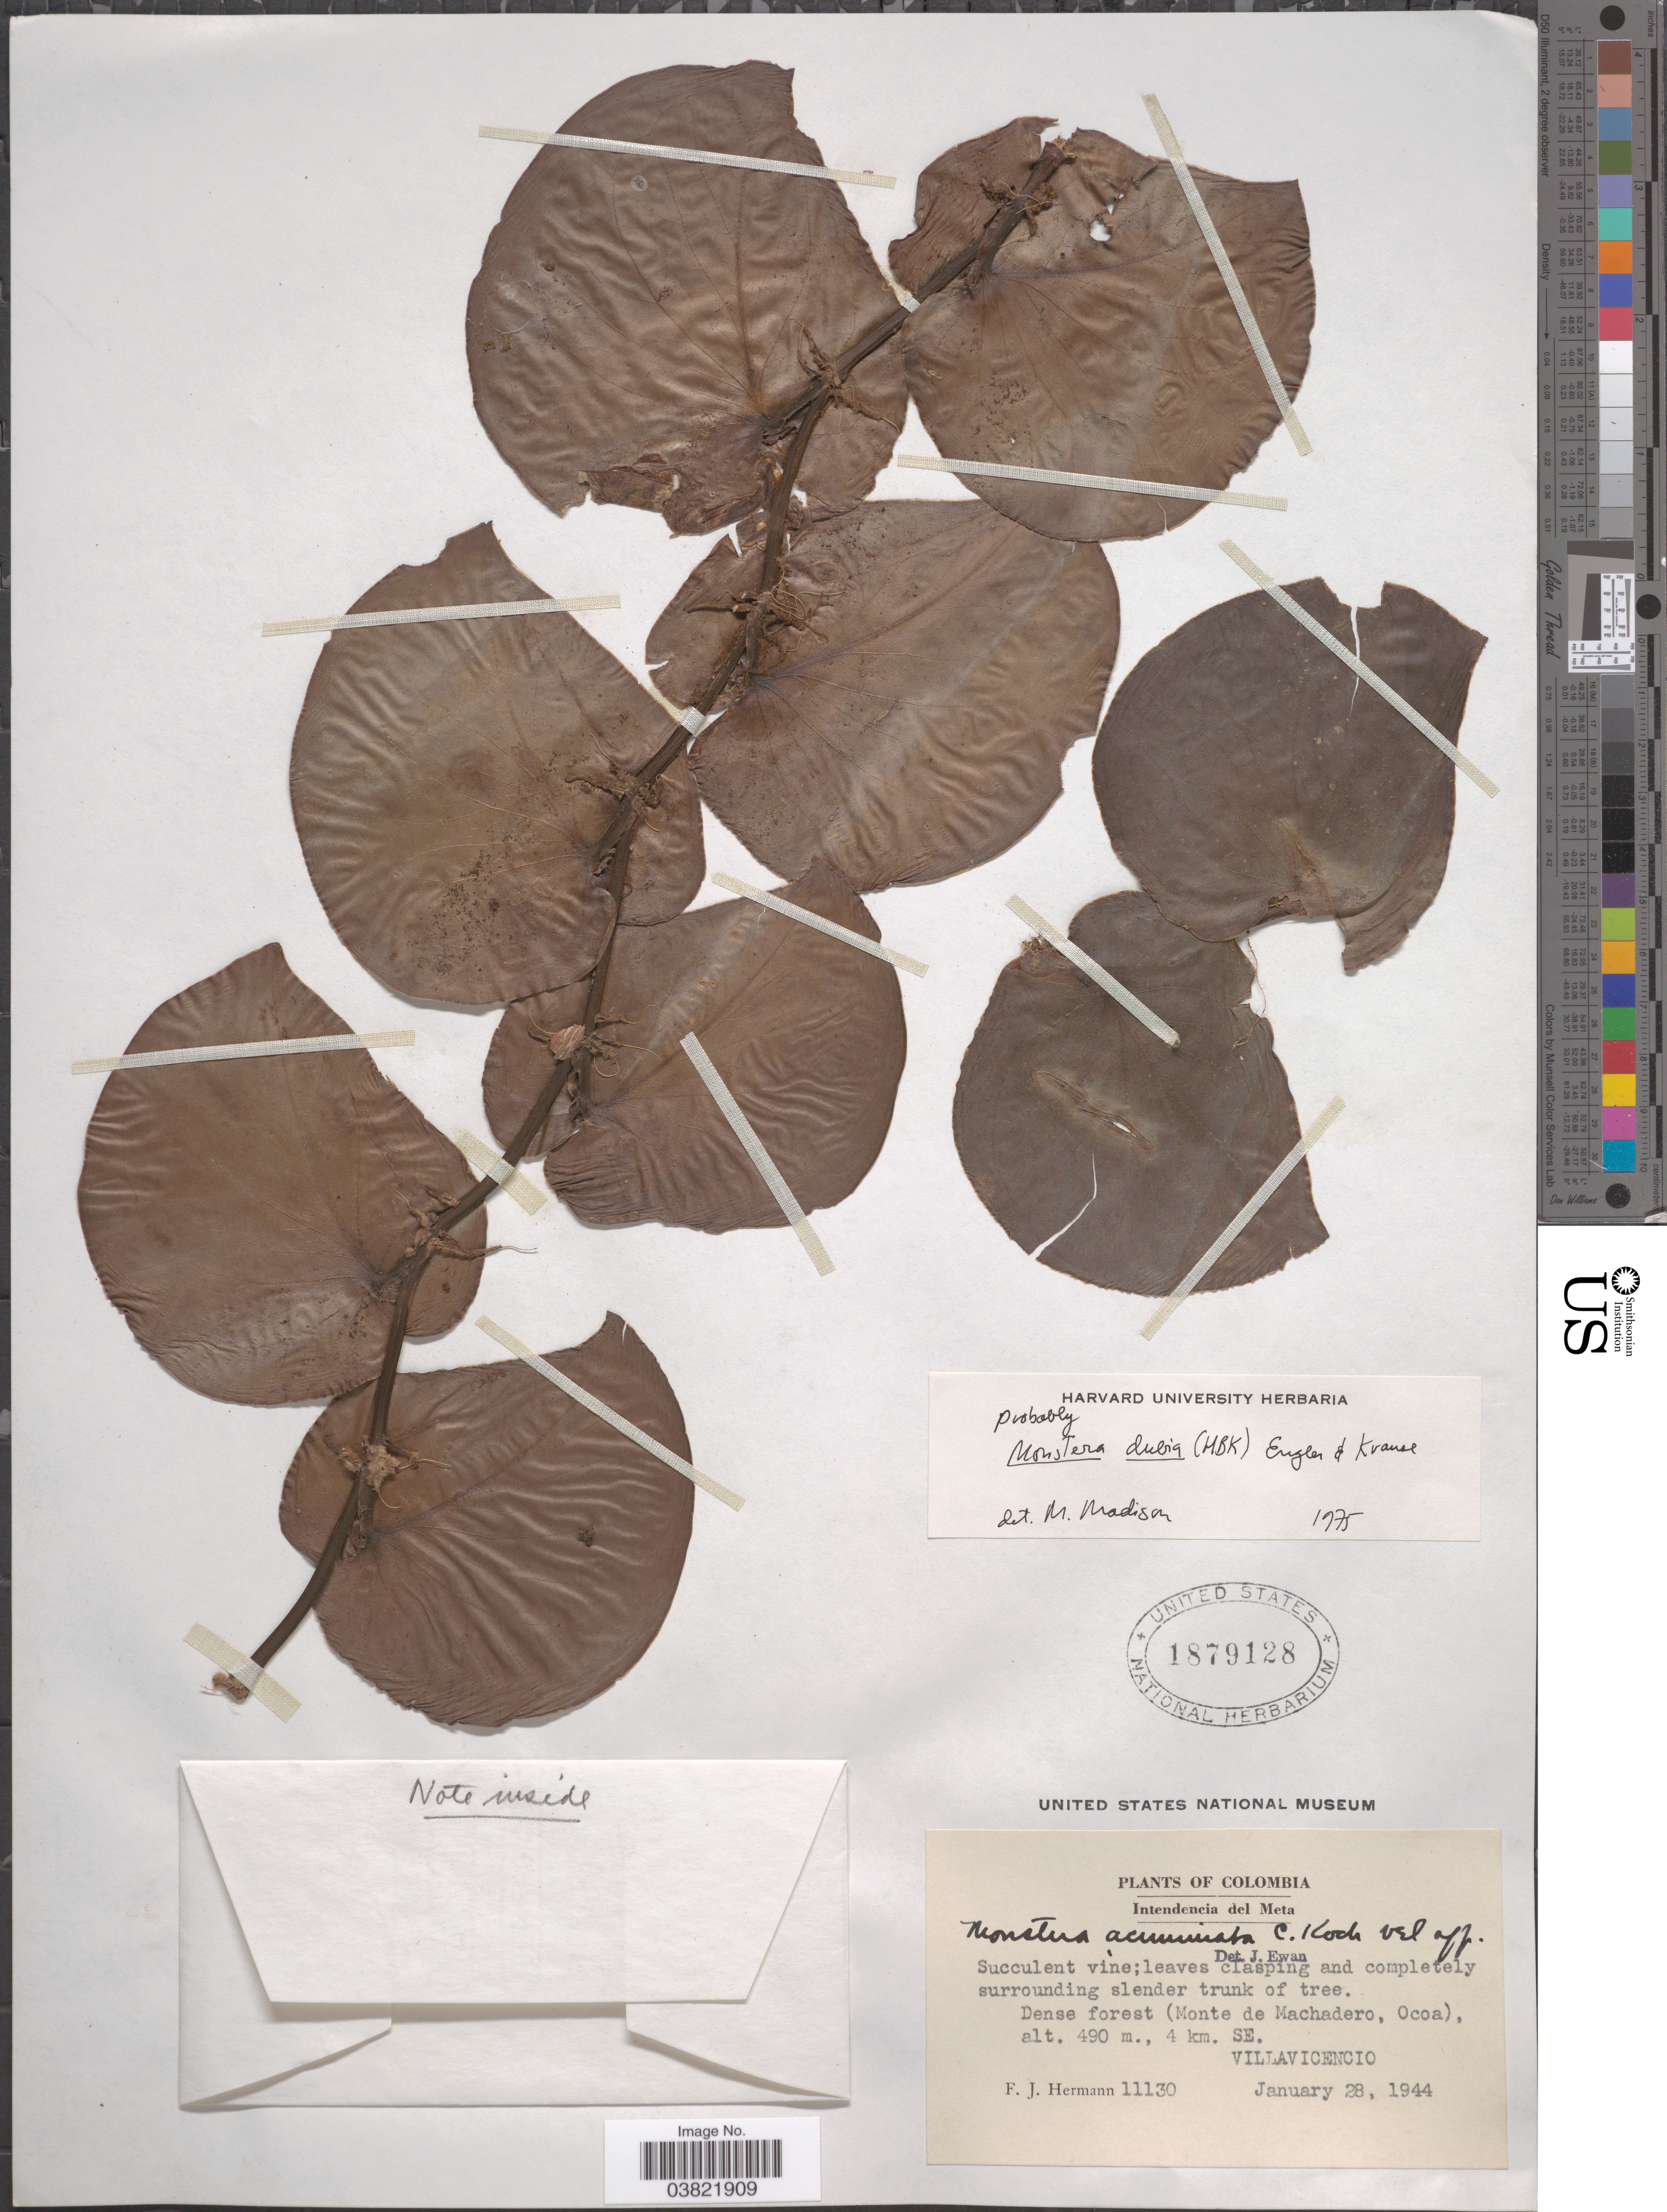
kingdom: Plantae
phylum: Tracheophyta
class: Liliopsida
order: Alismatales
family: Araceae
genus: Monstera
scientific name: Monstera dubia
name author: (Kunth) Engl. & K. Krause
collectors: F. J. Hermann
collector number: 11130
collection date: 1944-01-28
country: Colombia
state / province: Meta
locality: Intendencia del Meta. (Monte de Machadero, Ocoa), 4 km. SE. Villavicencio.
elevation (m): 490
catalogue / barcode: US 1879128